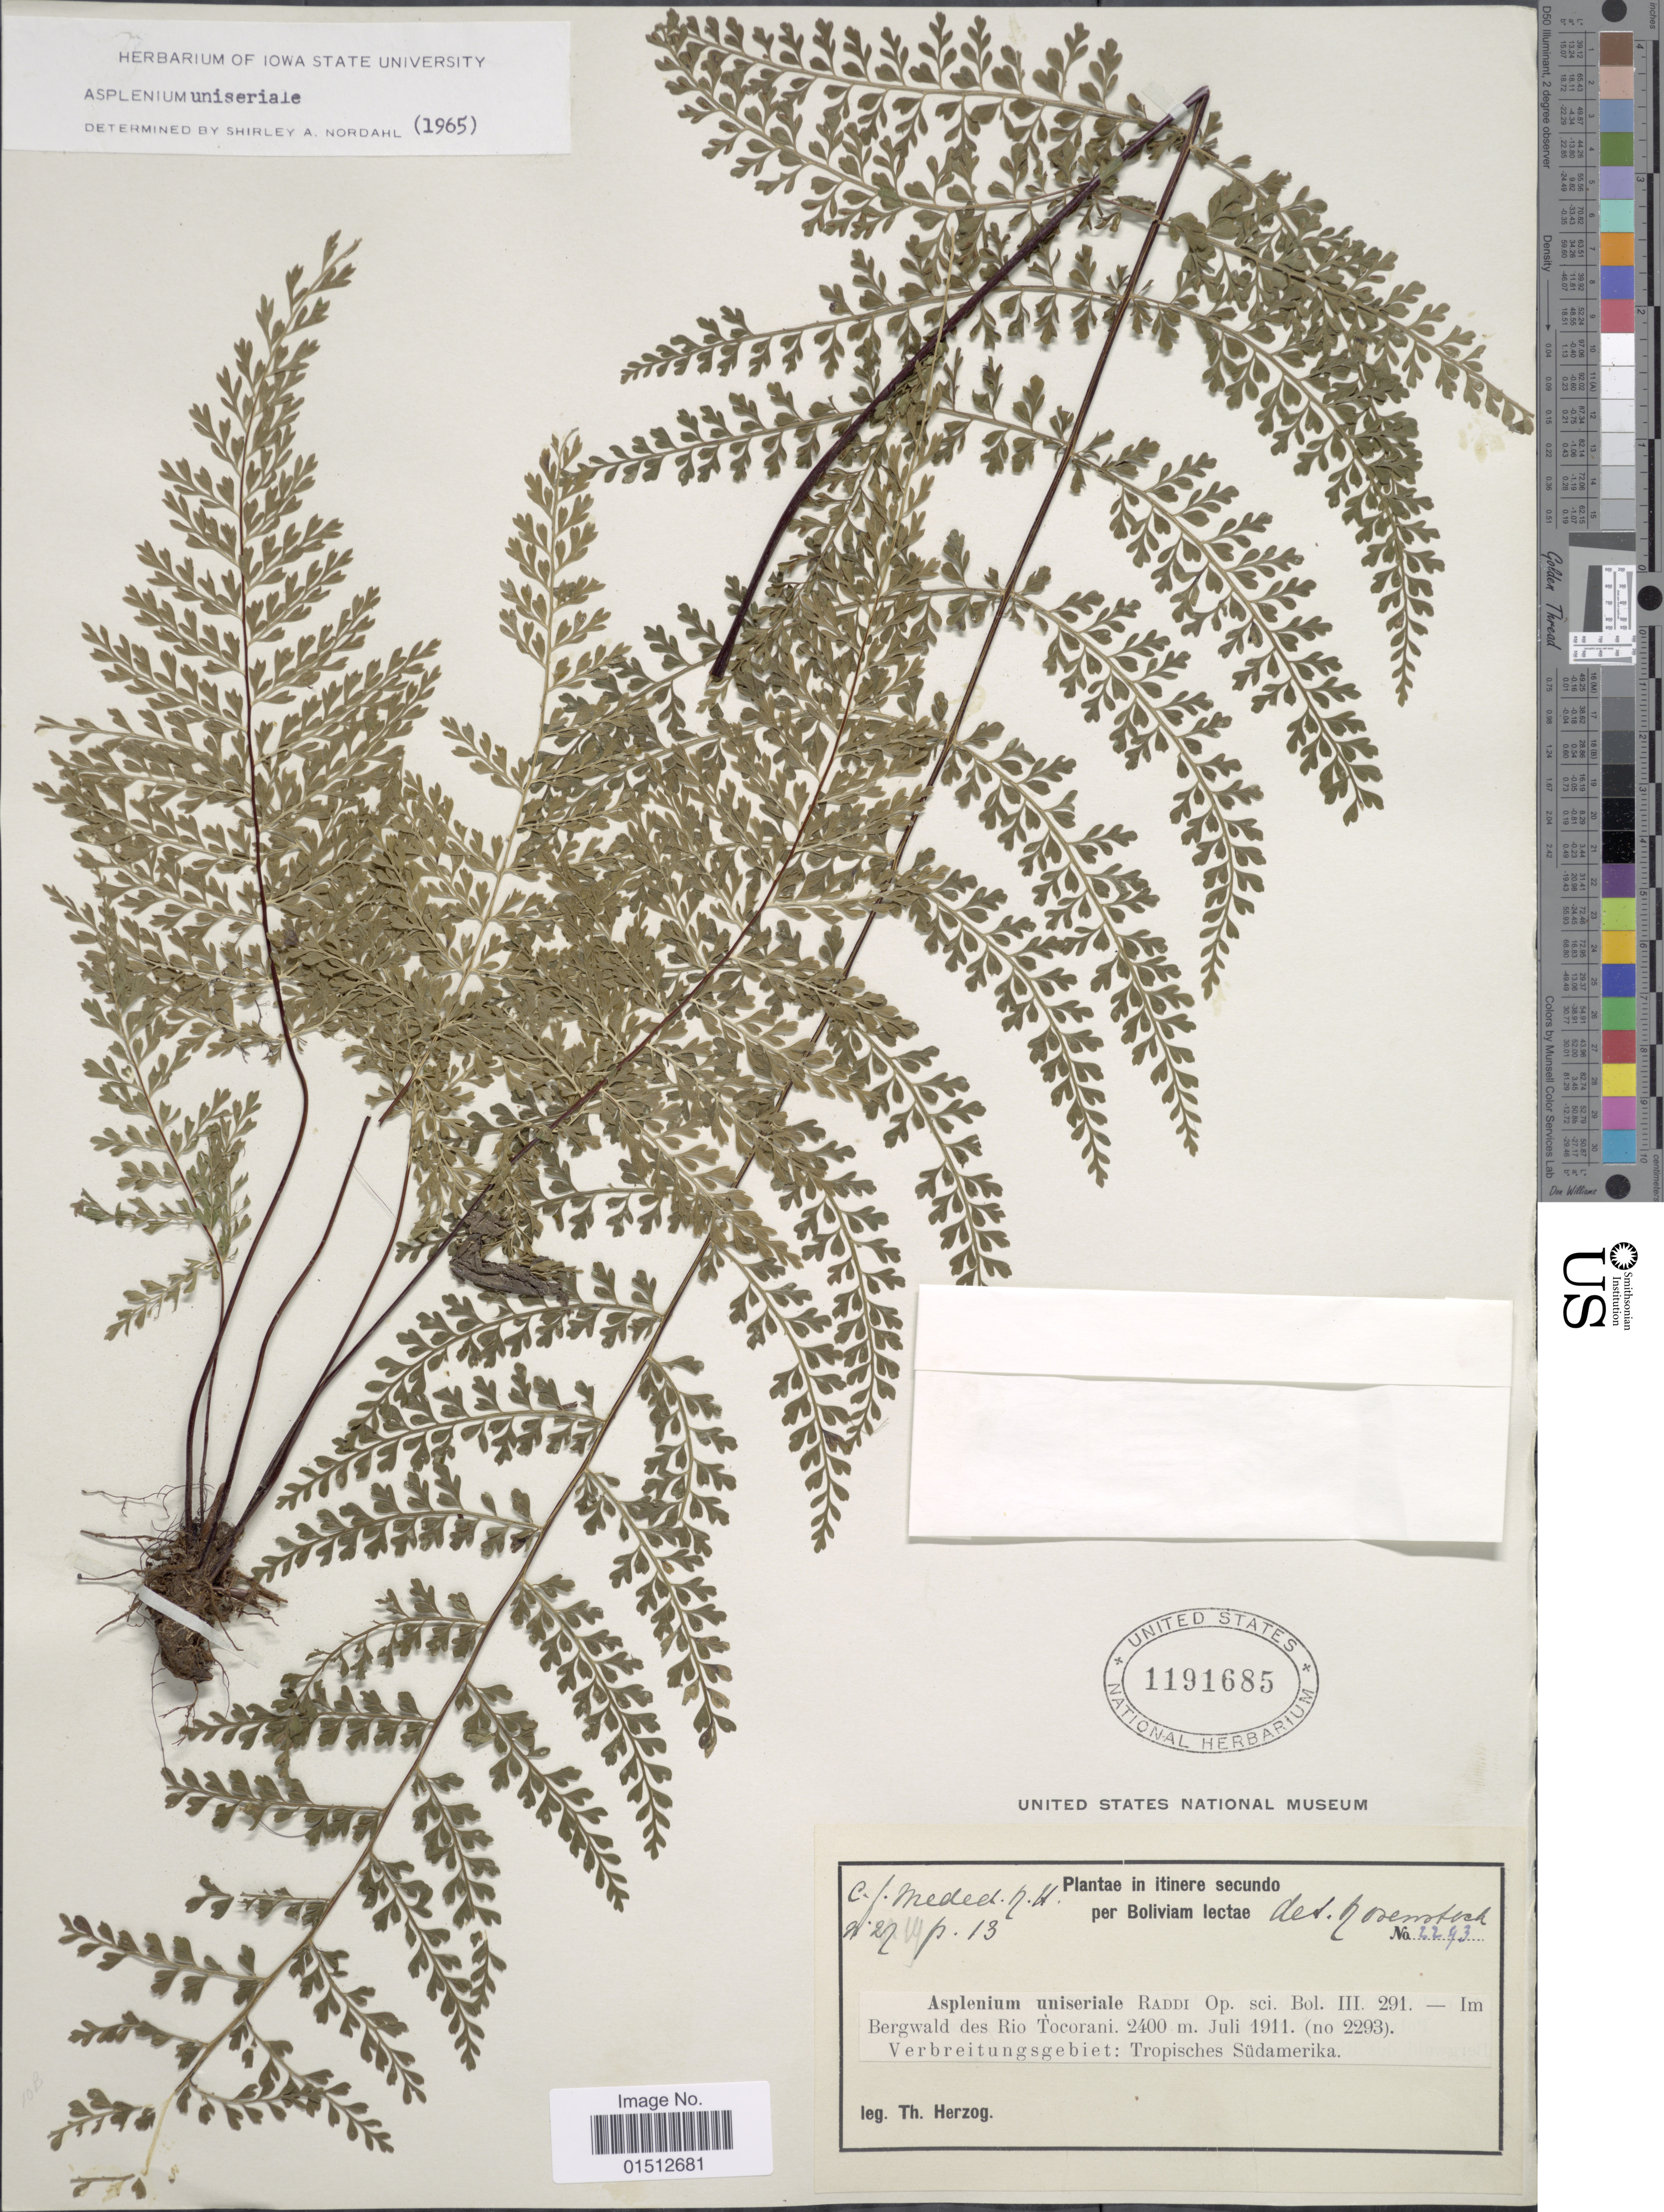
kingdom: Plantae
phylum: Tracheophyta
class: Polypodiopsida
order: Polypodiales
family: Aspleniaceae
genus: Asplenium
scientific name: Asplenium radicans var. uniserale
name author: (Raddi) L.D. Gómez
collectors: T. K. J. Herzog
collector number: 2293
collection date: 1911-07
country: Bolivia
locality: Boliviam lectae. Im Bergwald des Rio Tocorani.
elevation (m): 2400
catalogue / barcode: US 1191685